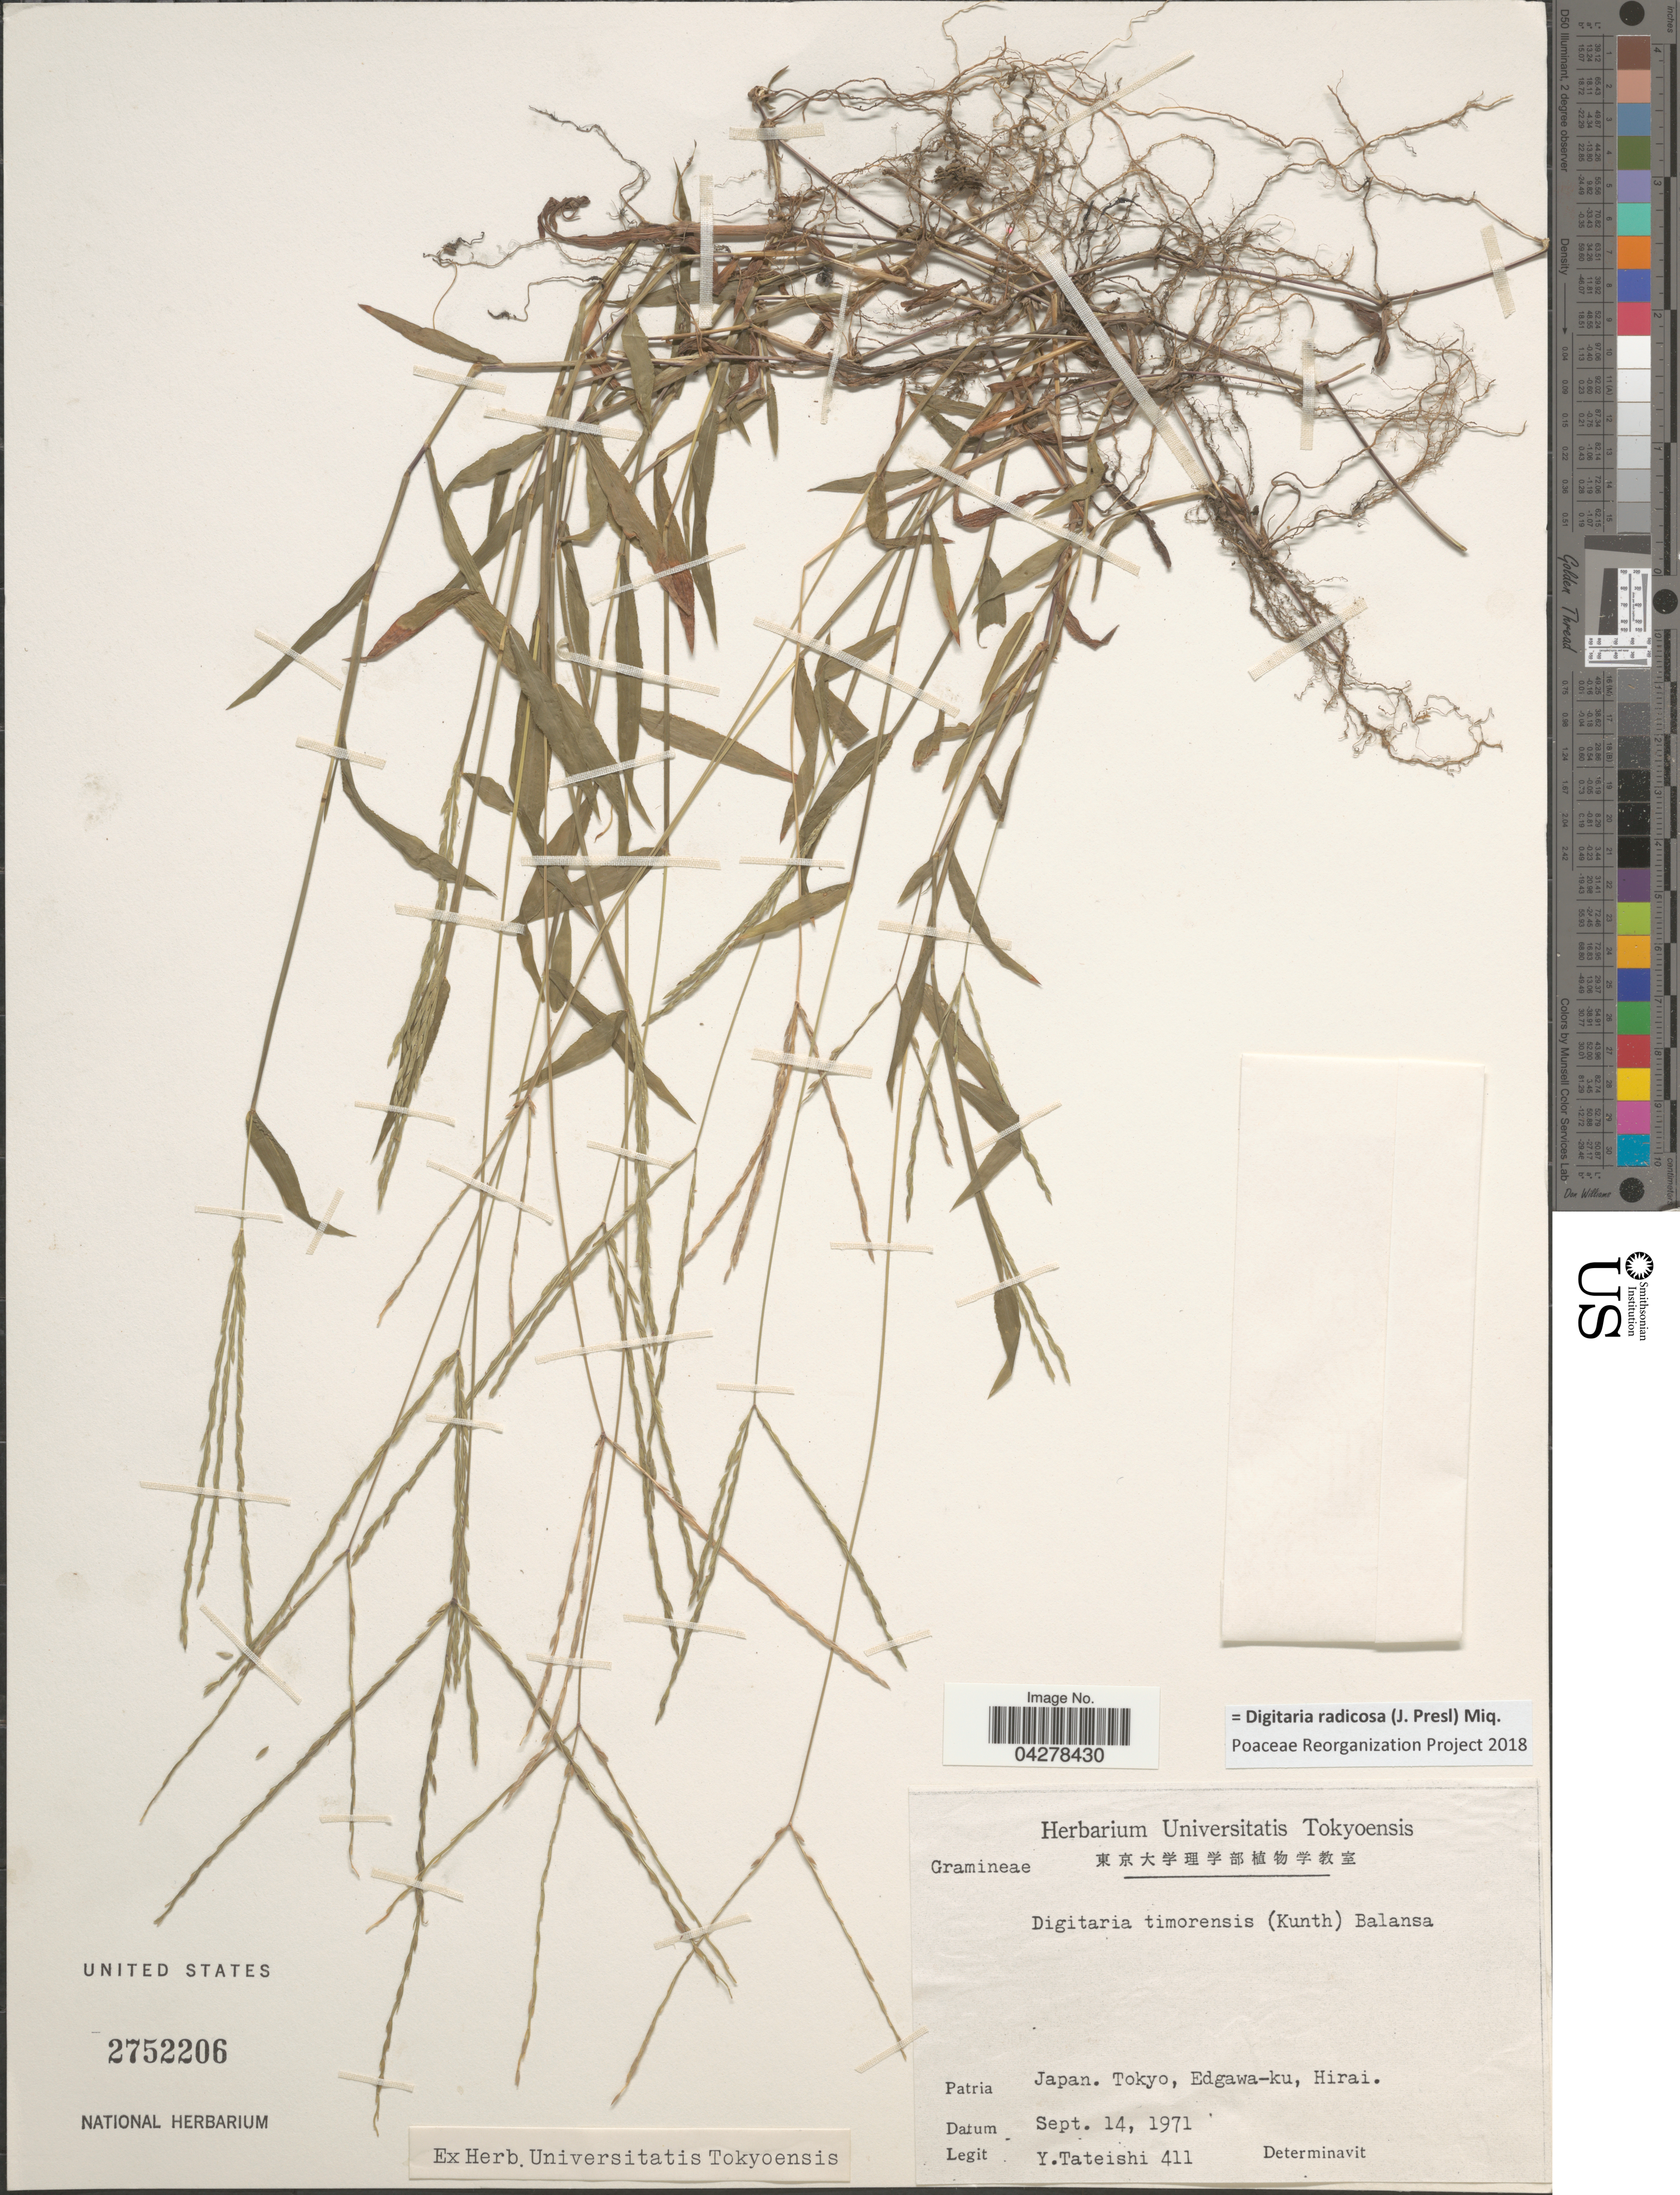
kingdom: Plantae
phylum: Tracheophyta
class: Liliopsida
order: Poales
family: Poaceae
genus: Digitaria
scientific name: Digitaria radicosa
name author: (J. Presl) Miq.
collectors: Y. Tateishi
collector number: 411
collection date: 1971-09-14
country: Japan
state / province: Tokyo, Federal City of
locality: Tokyo, Edgawa-ku, Hirai.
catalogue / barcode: US 2752206